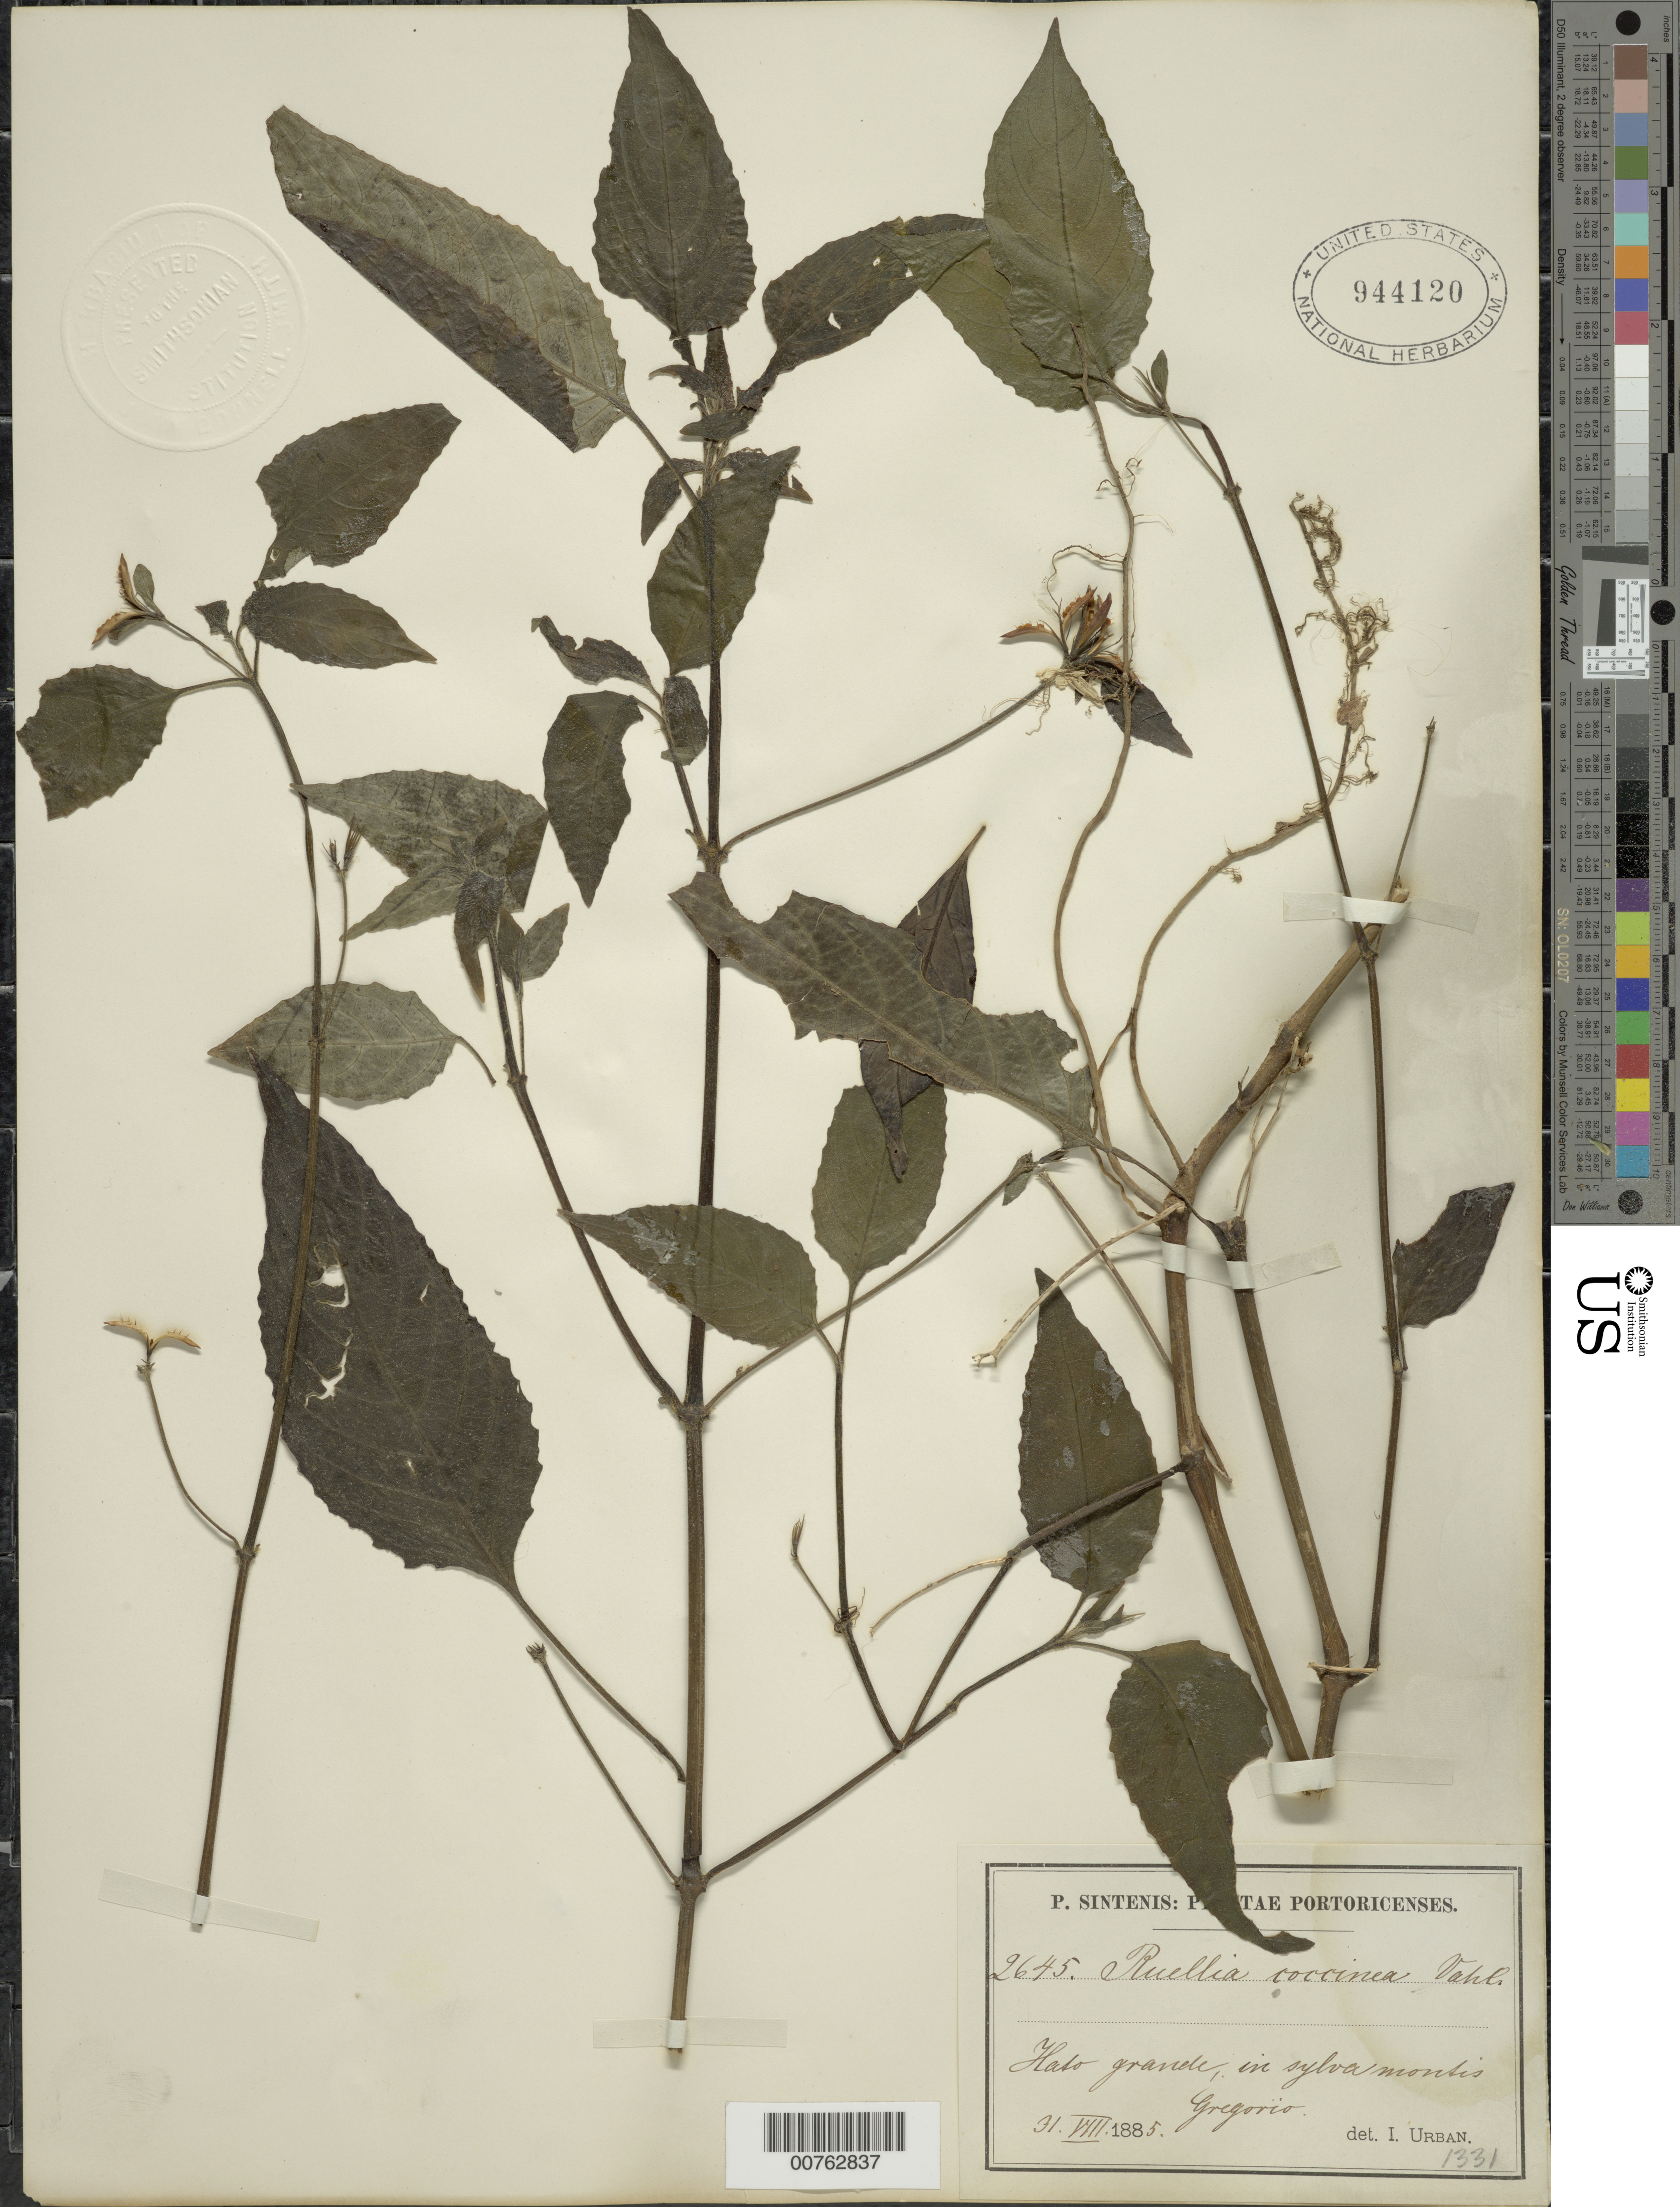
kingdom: Plantae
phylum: Tracheophyta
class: Magnoliopsida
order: Lamiales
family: Acanthaceae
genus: Ruellia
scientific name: Ruellia coccinea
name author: (L.) Vahl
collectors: P. Sintenis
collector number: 2645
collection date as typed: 31 Aug 1885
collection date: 1885-08-31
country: Puerto Rico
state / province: Río Grande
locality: Hato Grande, in sylva Montis Gregoris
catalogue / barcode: US 944120